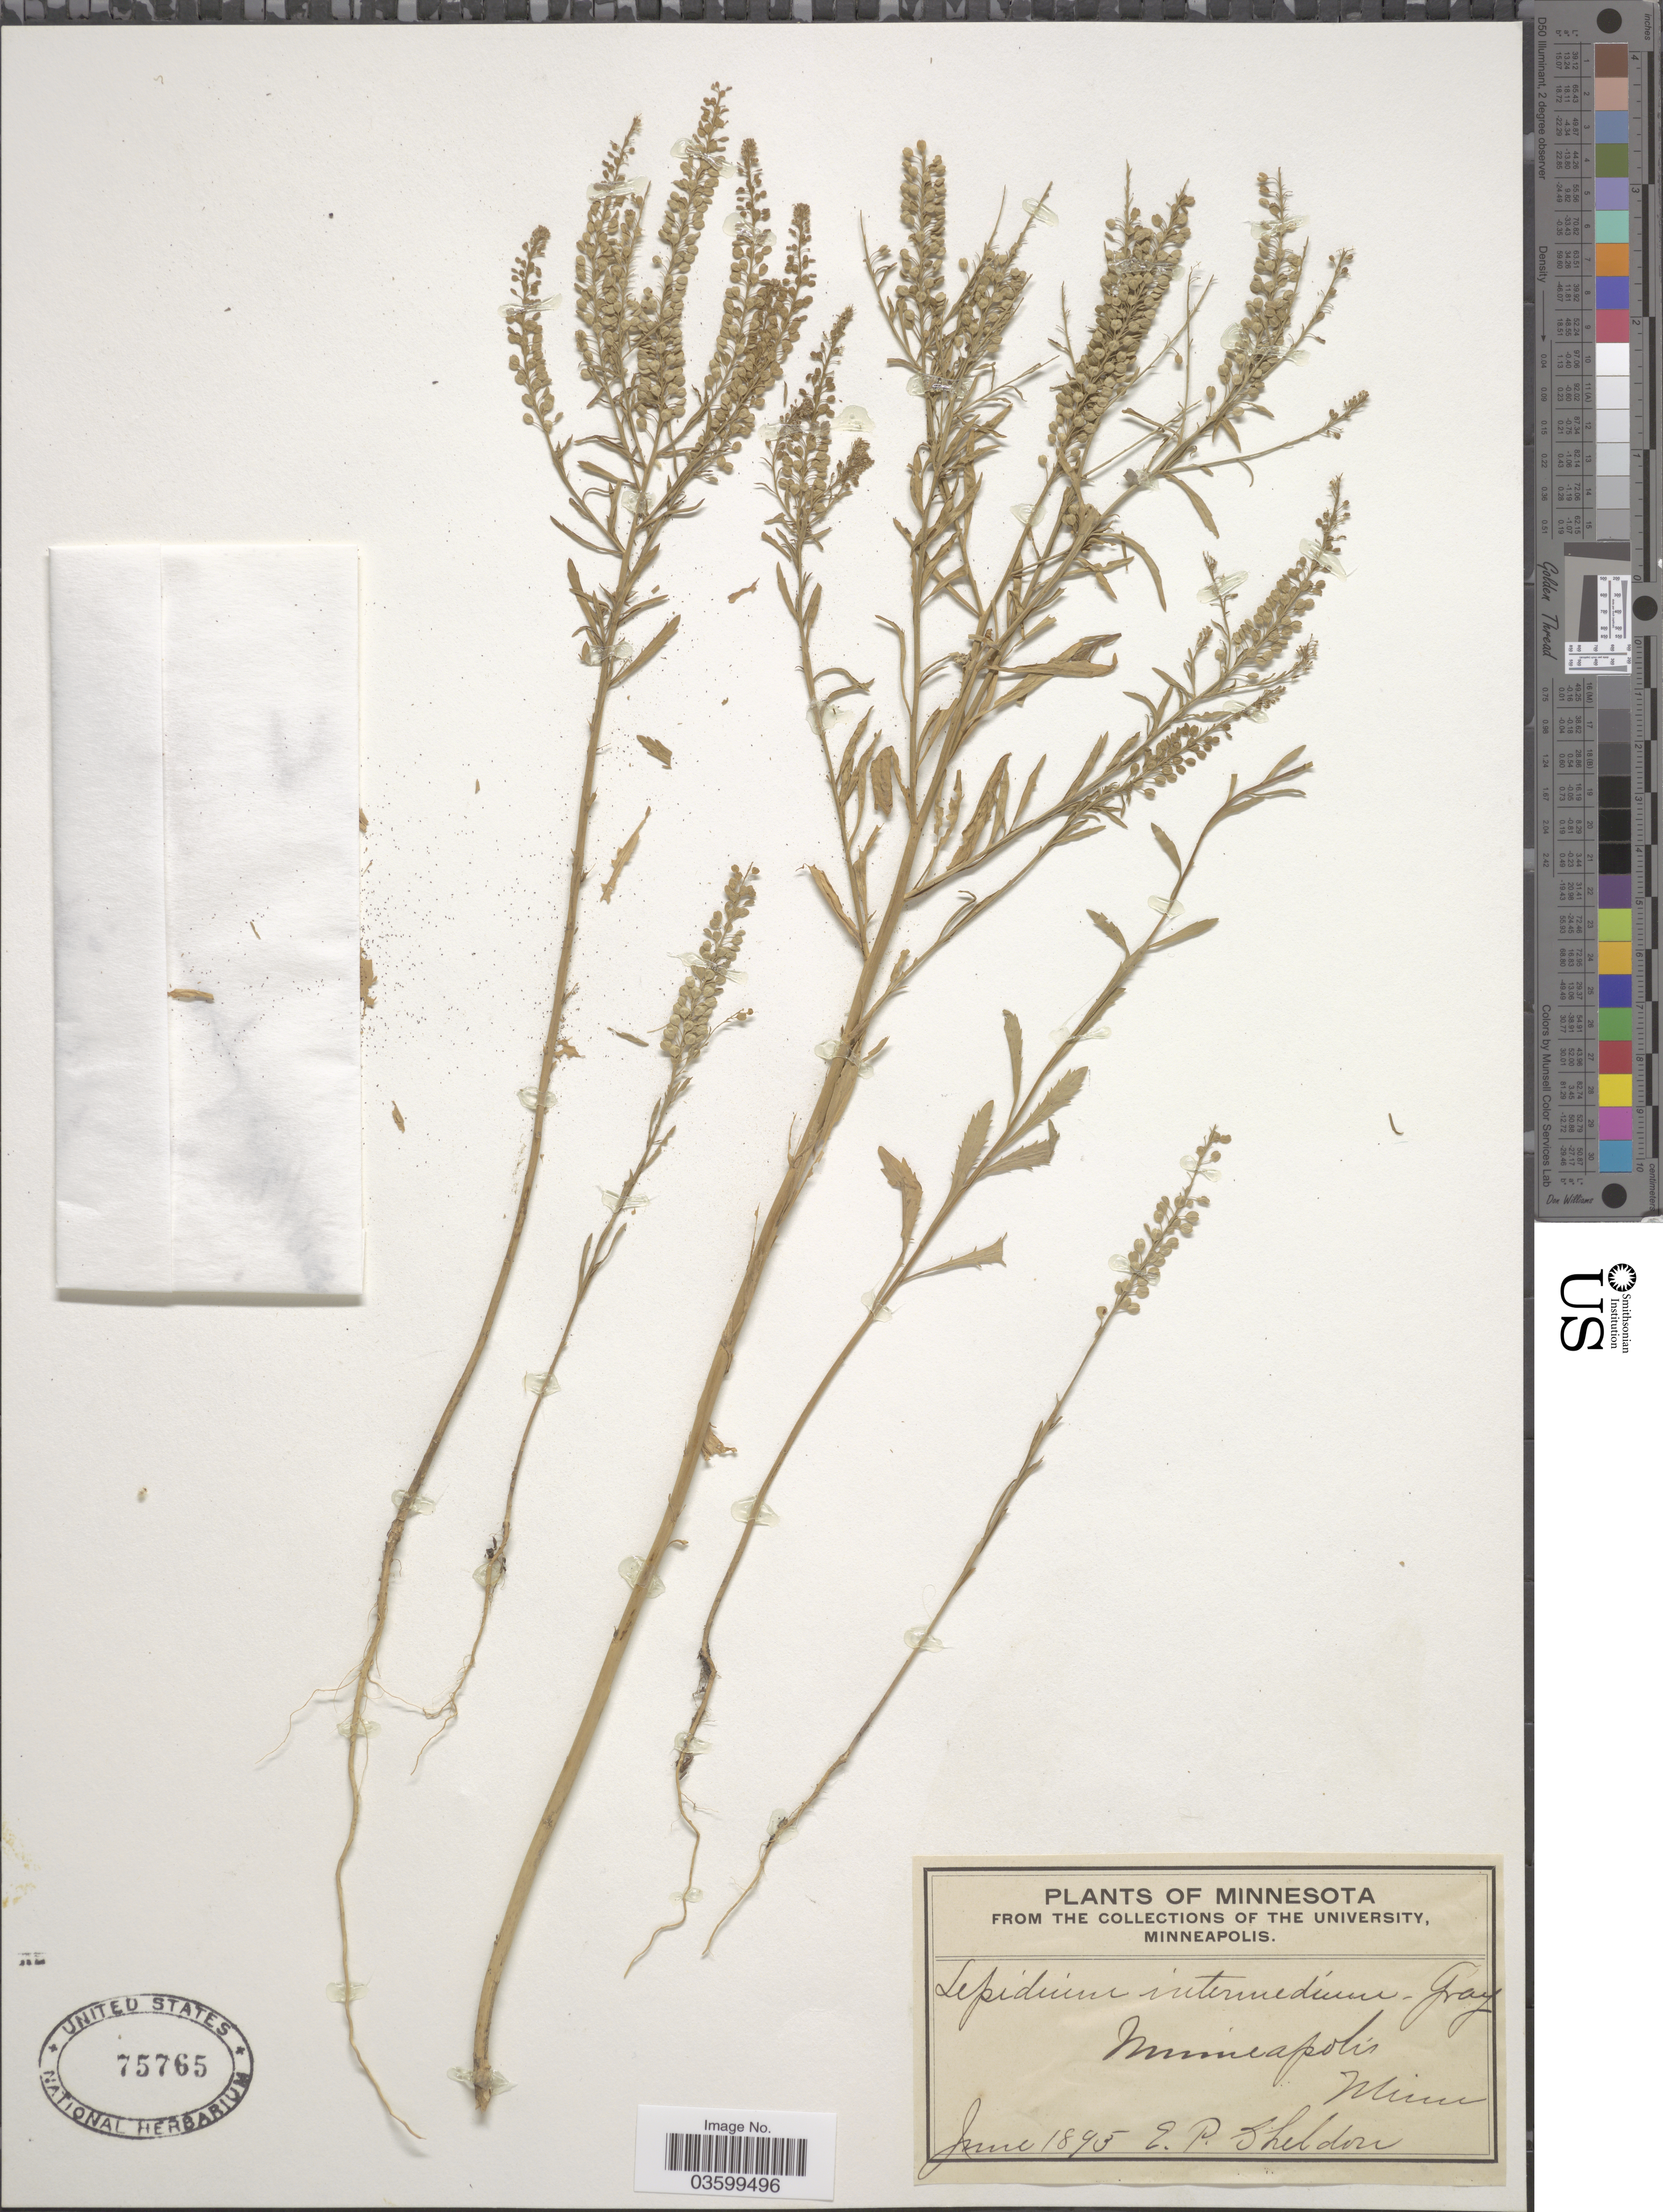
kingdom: Plantae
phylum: Tracheophyta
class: Magnoliopsida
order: Brassicales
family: Brassicaceae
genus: Lepidium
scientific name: Lepidium virginicum var. medium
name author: (Greene) C.L. Hitchc.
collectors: E. P. Sheldon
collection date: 1895-06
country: United States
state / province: Minnesota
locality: Minneapolis.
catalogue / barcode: US 75765